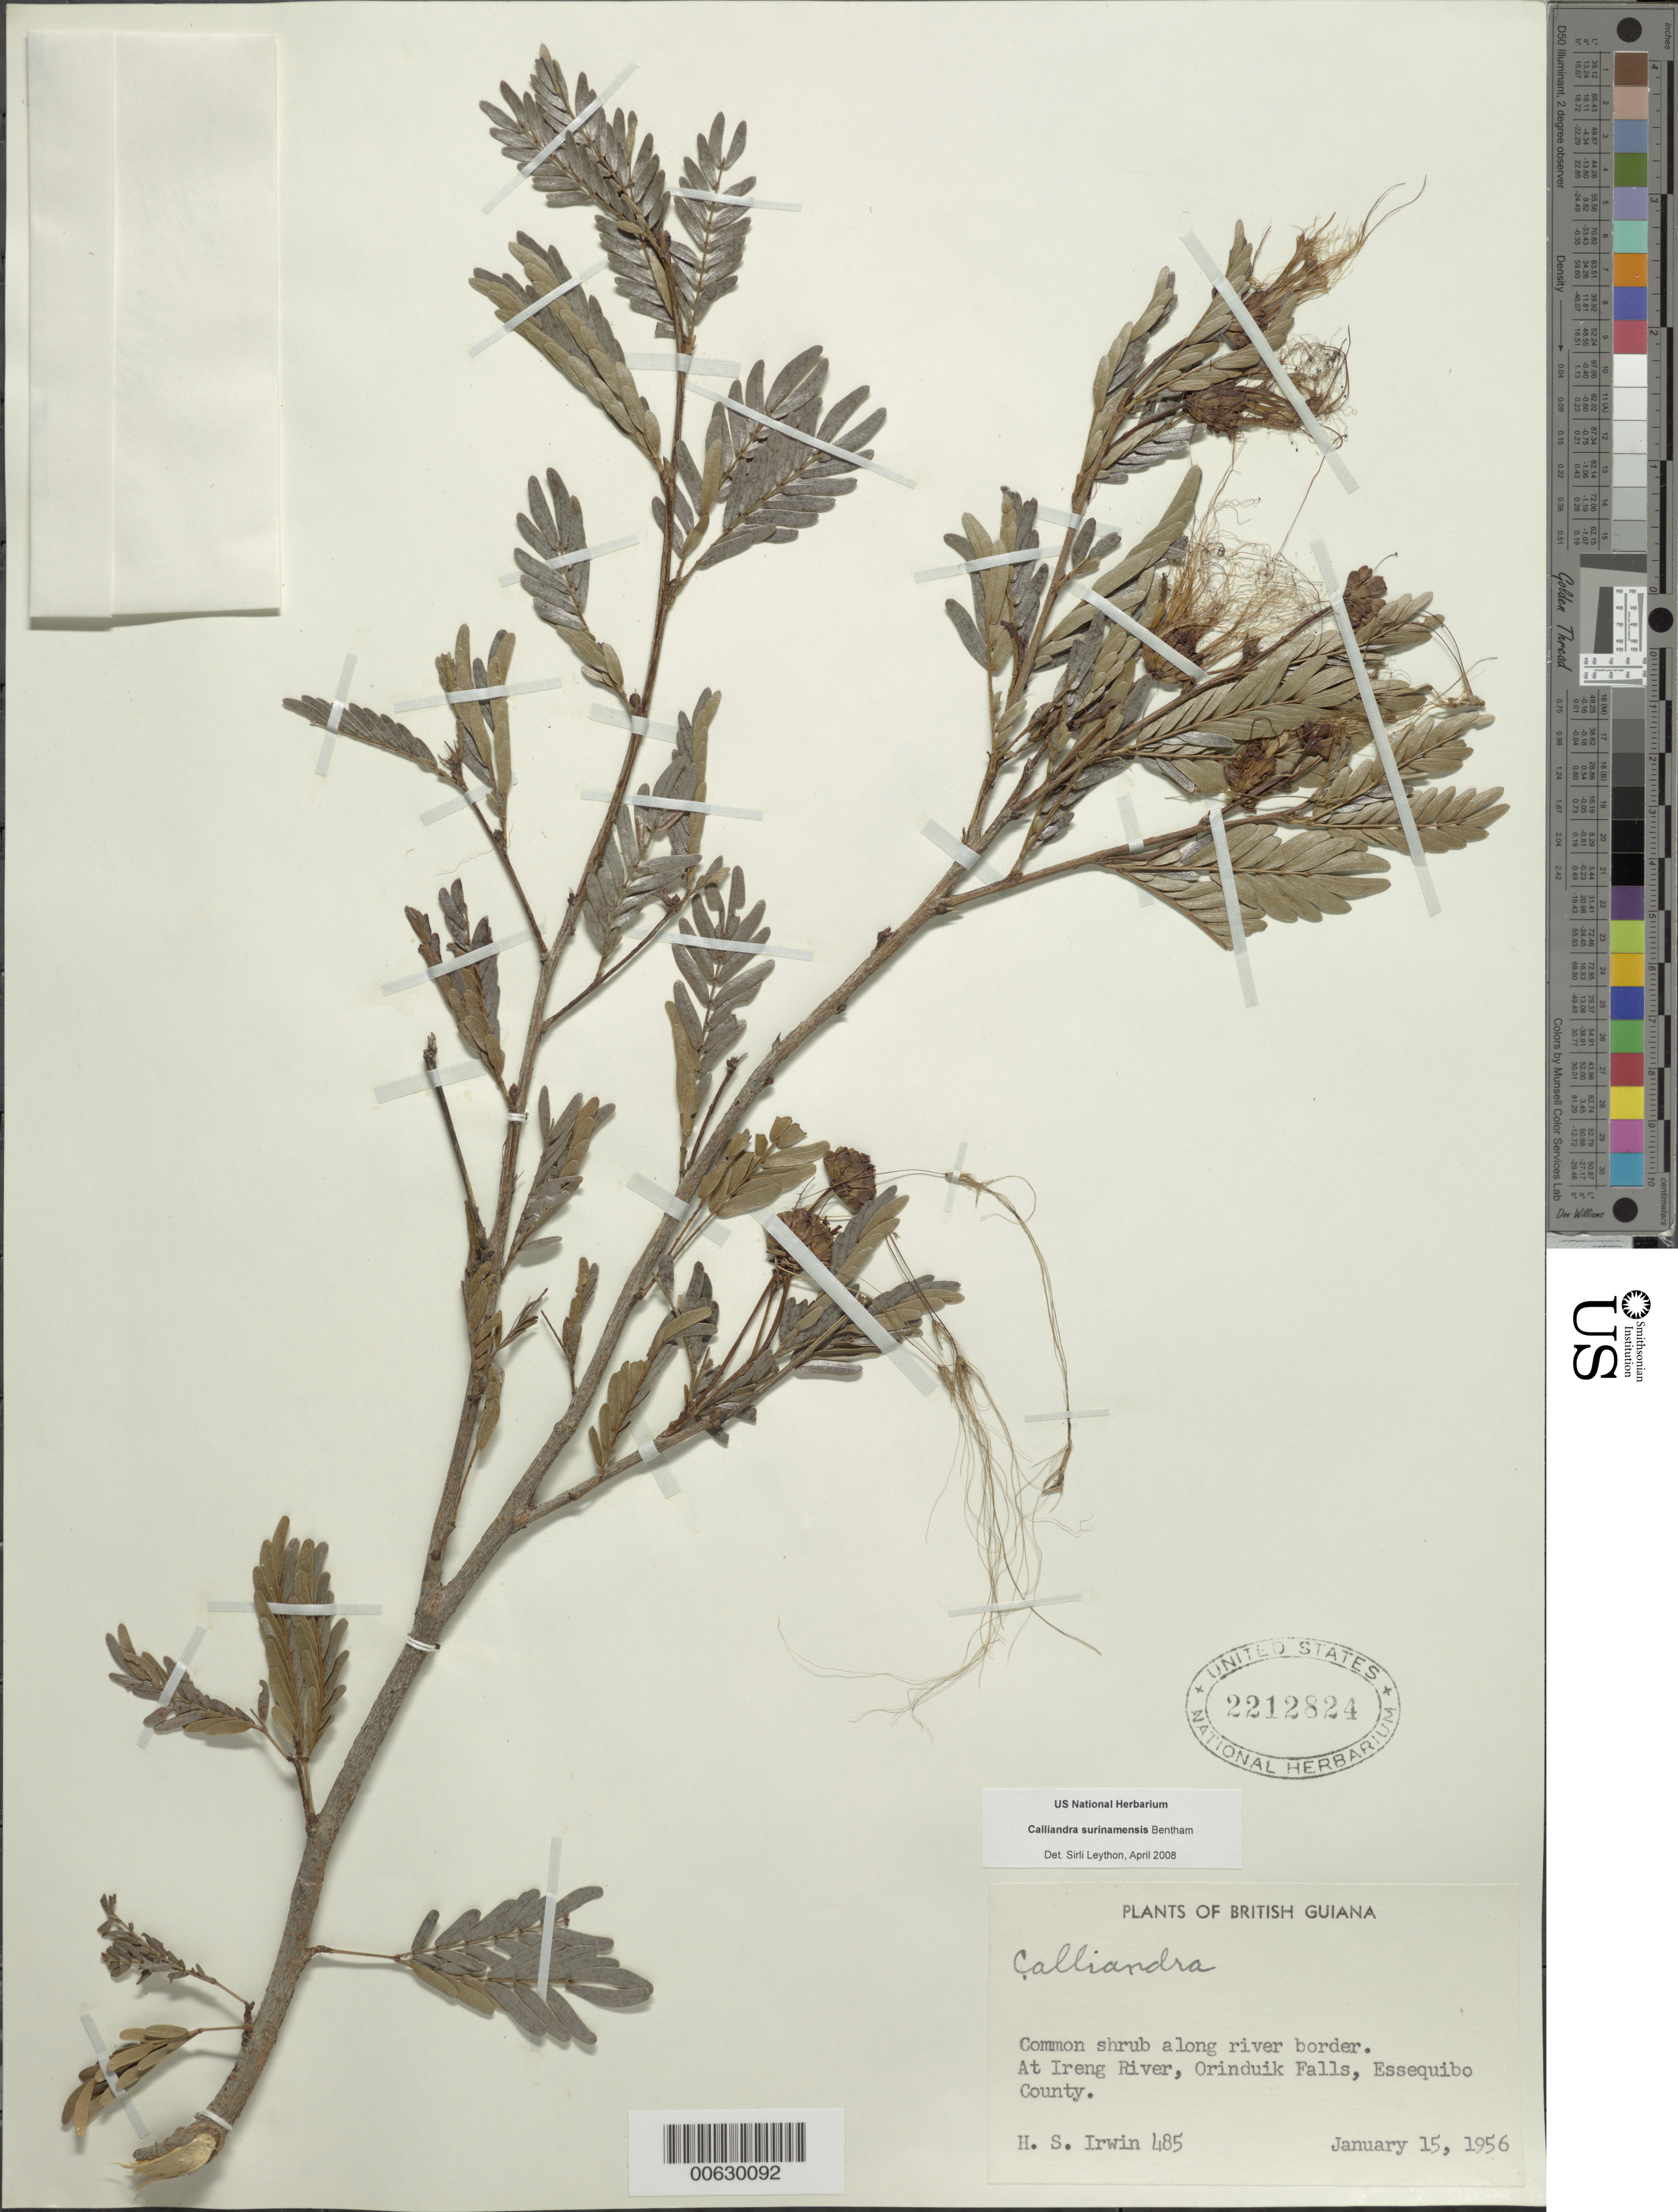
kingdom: Plantae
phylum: Tracheophyta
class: Magnoliopsida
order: Fabales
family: Fabaceae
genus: Calliandra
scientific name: Calliandra surinamensis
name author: Benth.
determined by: Leython, S.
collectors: H. Irwin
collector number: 485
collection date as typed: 15-Jan-56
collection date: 1956-01-15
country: Guyana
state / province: Potaro-Siparuni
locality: Ireng R., Orinduik Falls, Essequibo County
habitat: Along river border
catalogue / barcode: US 2212824